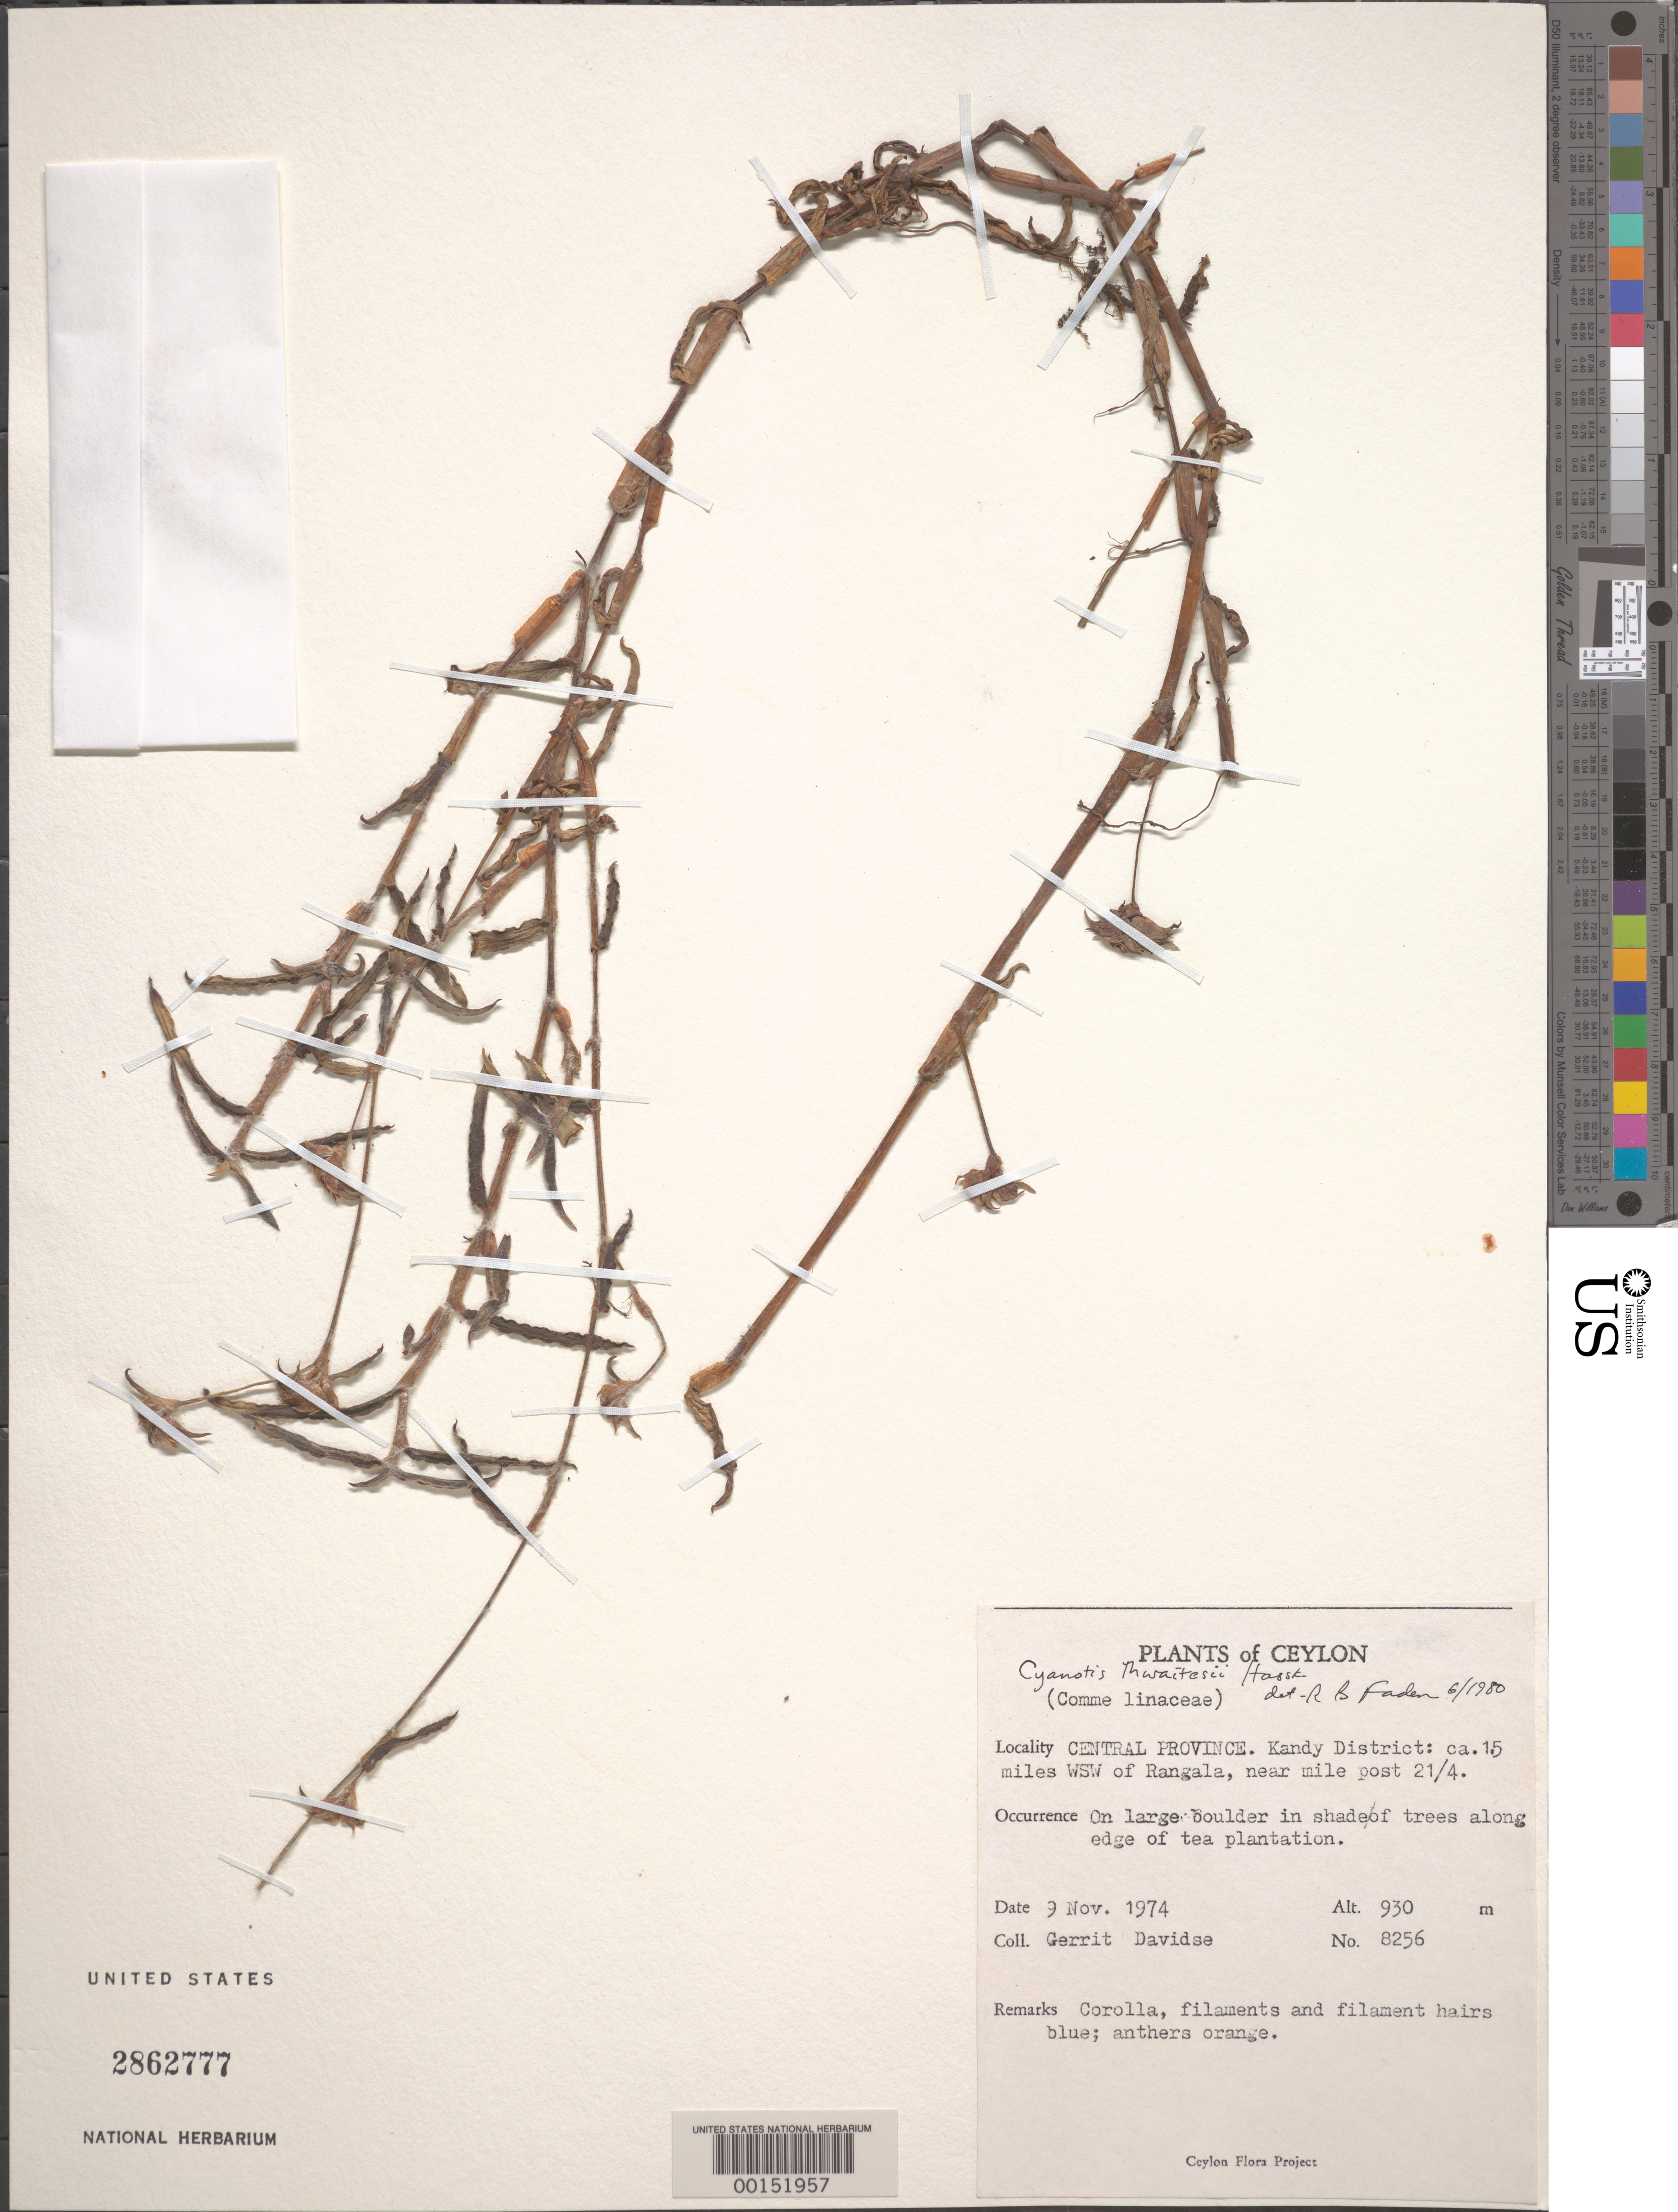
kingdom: Plantae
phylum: Tracheophyta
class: Liliopsida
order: Commelinales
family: Commelinaceae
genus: Cyanotis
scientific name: Cyanotis thwaitesii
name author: Hassk.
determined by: Faden, Robert B., (US), Smithsonian Institution - National Museum of Natural History (UNITED STATES)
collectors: G. Davidse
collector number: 8256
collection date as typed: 09 Nov 1974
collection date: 1974-11-09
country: Sri Lanka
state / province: Central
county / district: Kandy Dist.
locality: Near rangala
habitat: Shaded boulder, plantation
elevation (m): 930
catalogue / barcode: US 2862777